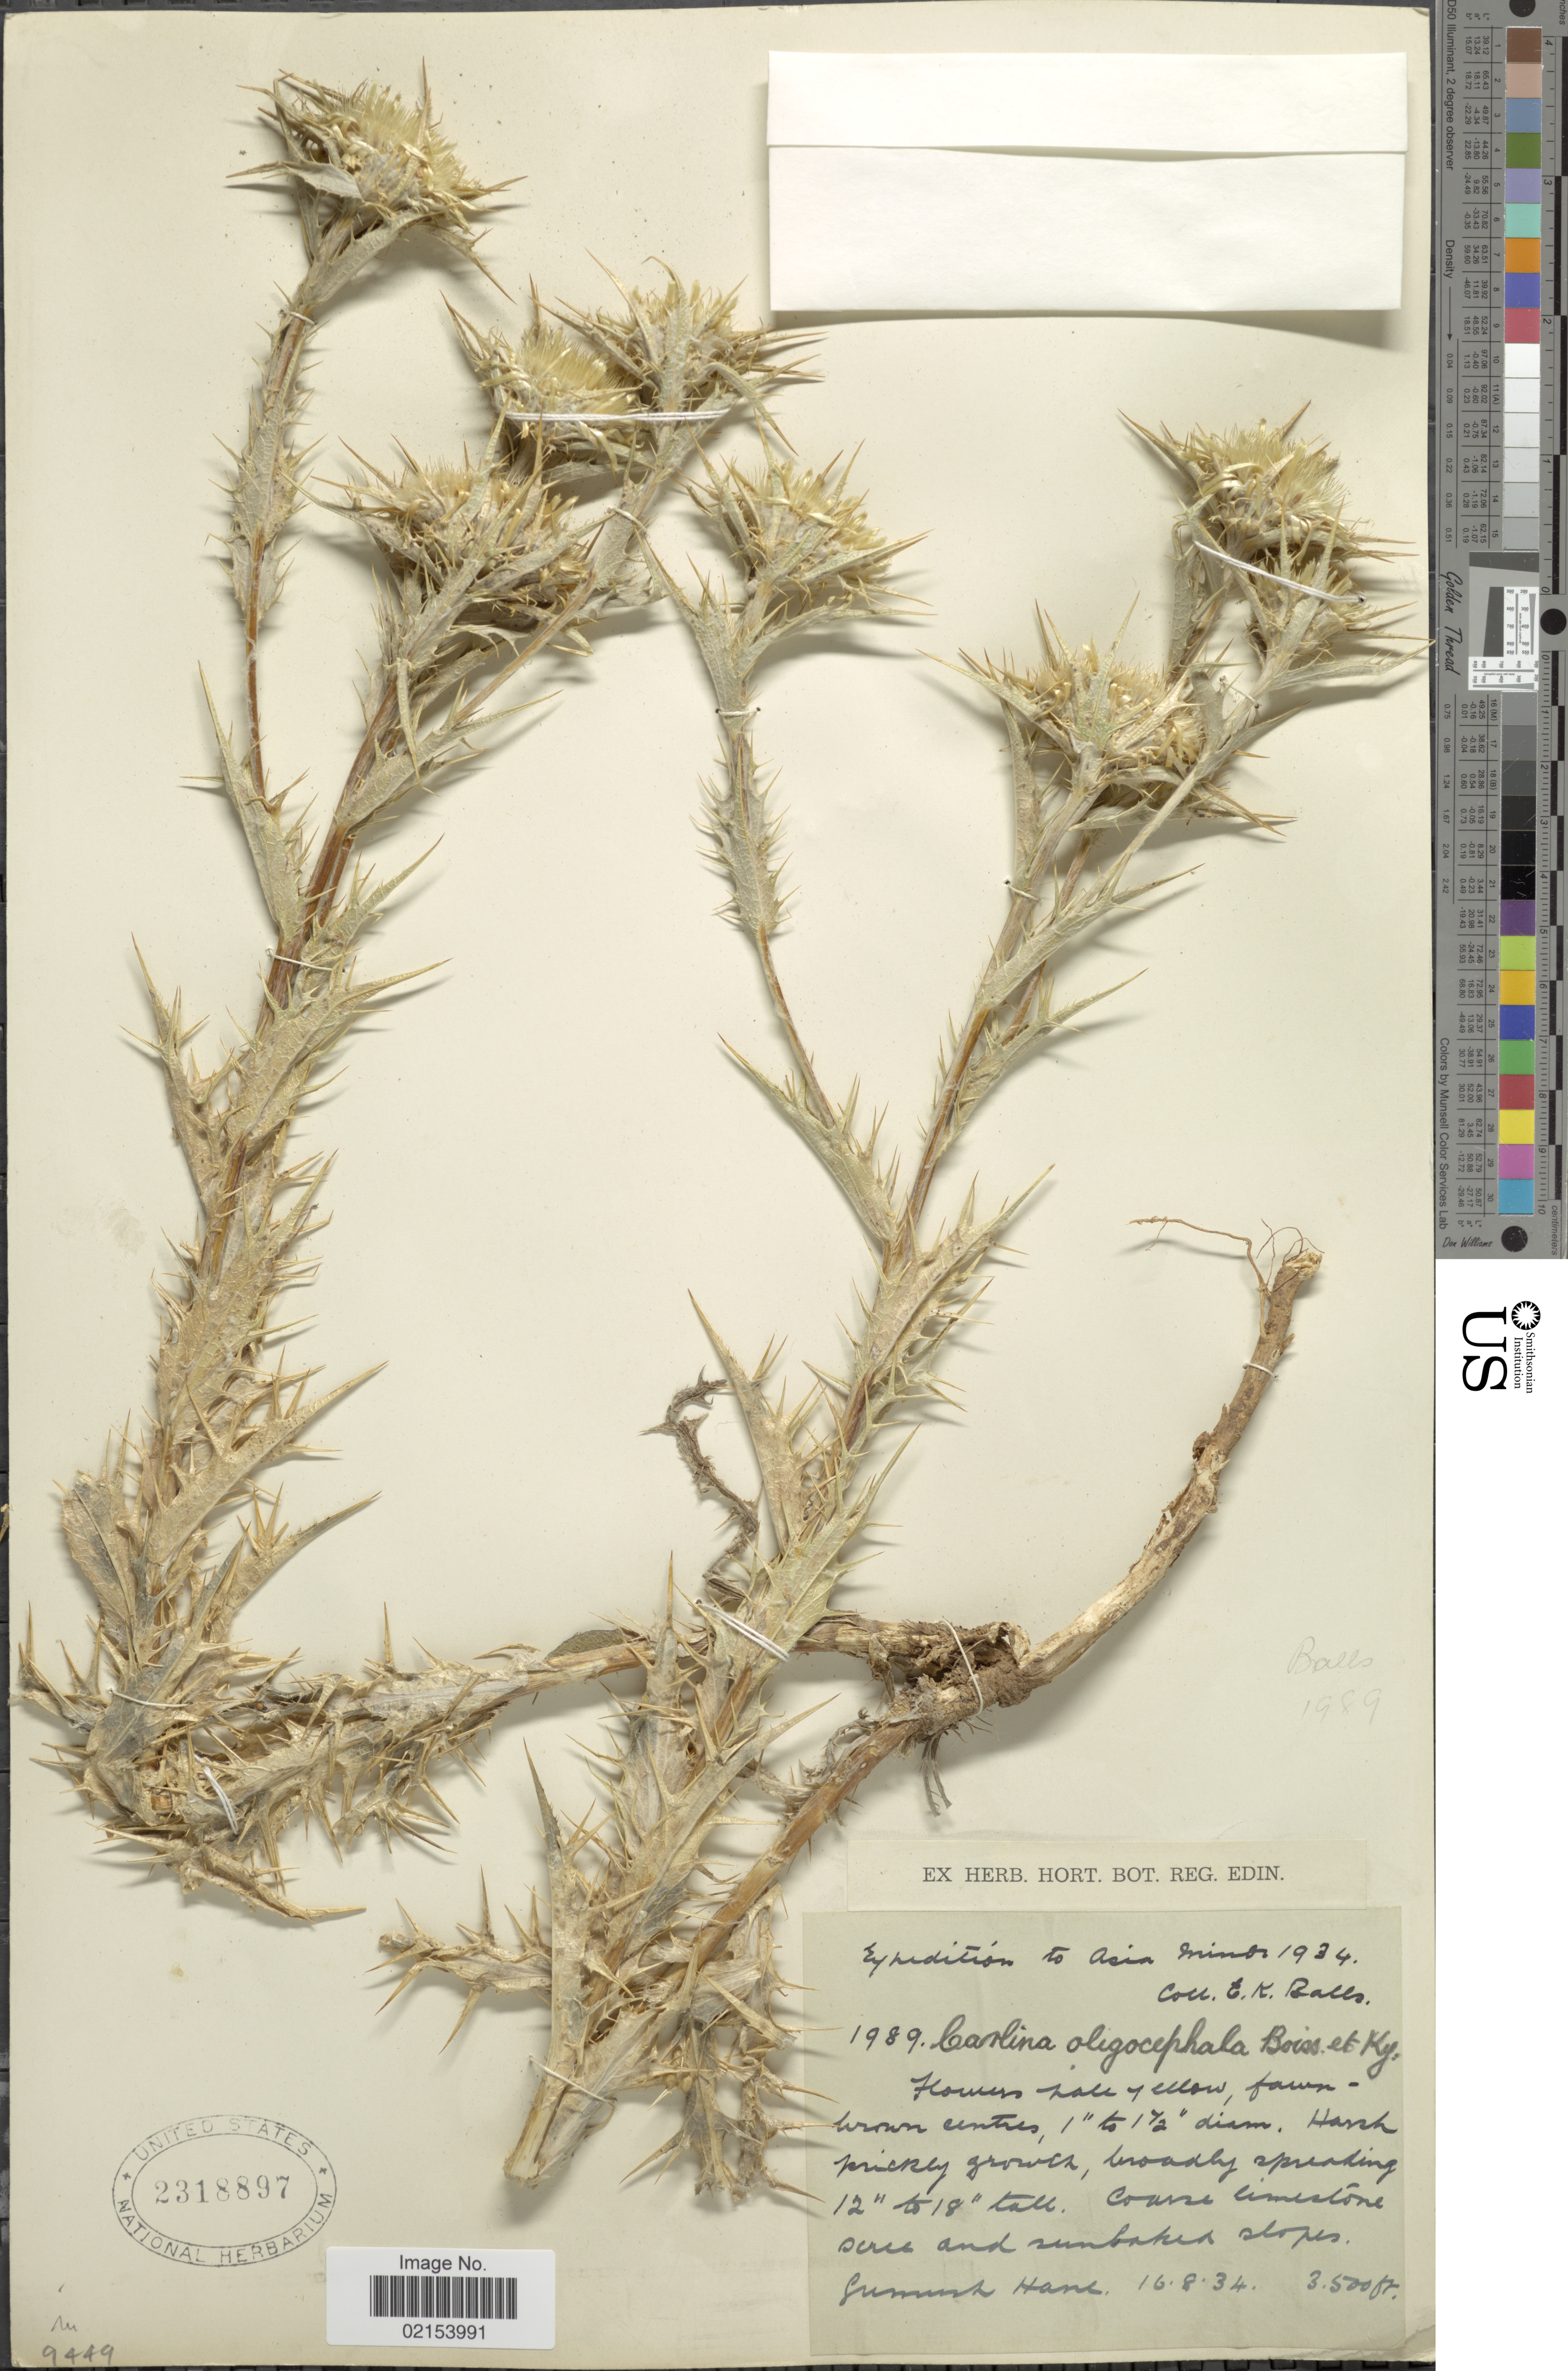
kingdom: Plantae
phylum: Tracheophyta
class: Magnoliopsida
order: Asterales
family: Asteraceae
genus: Carlina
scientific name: Carlina oligocephala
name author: Boiss. & Kotschy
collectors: E. K. Balls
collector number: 1989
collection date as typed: Transcribed d/m/y: 16/8/34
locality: Asia Minor. Coarse limestone sere and sunbaked slopes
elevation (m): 1067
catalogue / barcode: US 2318897